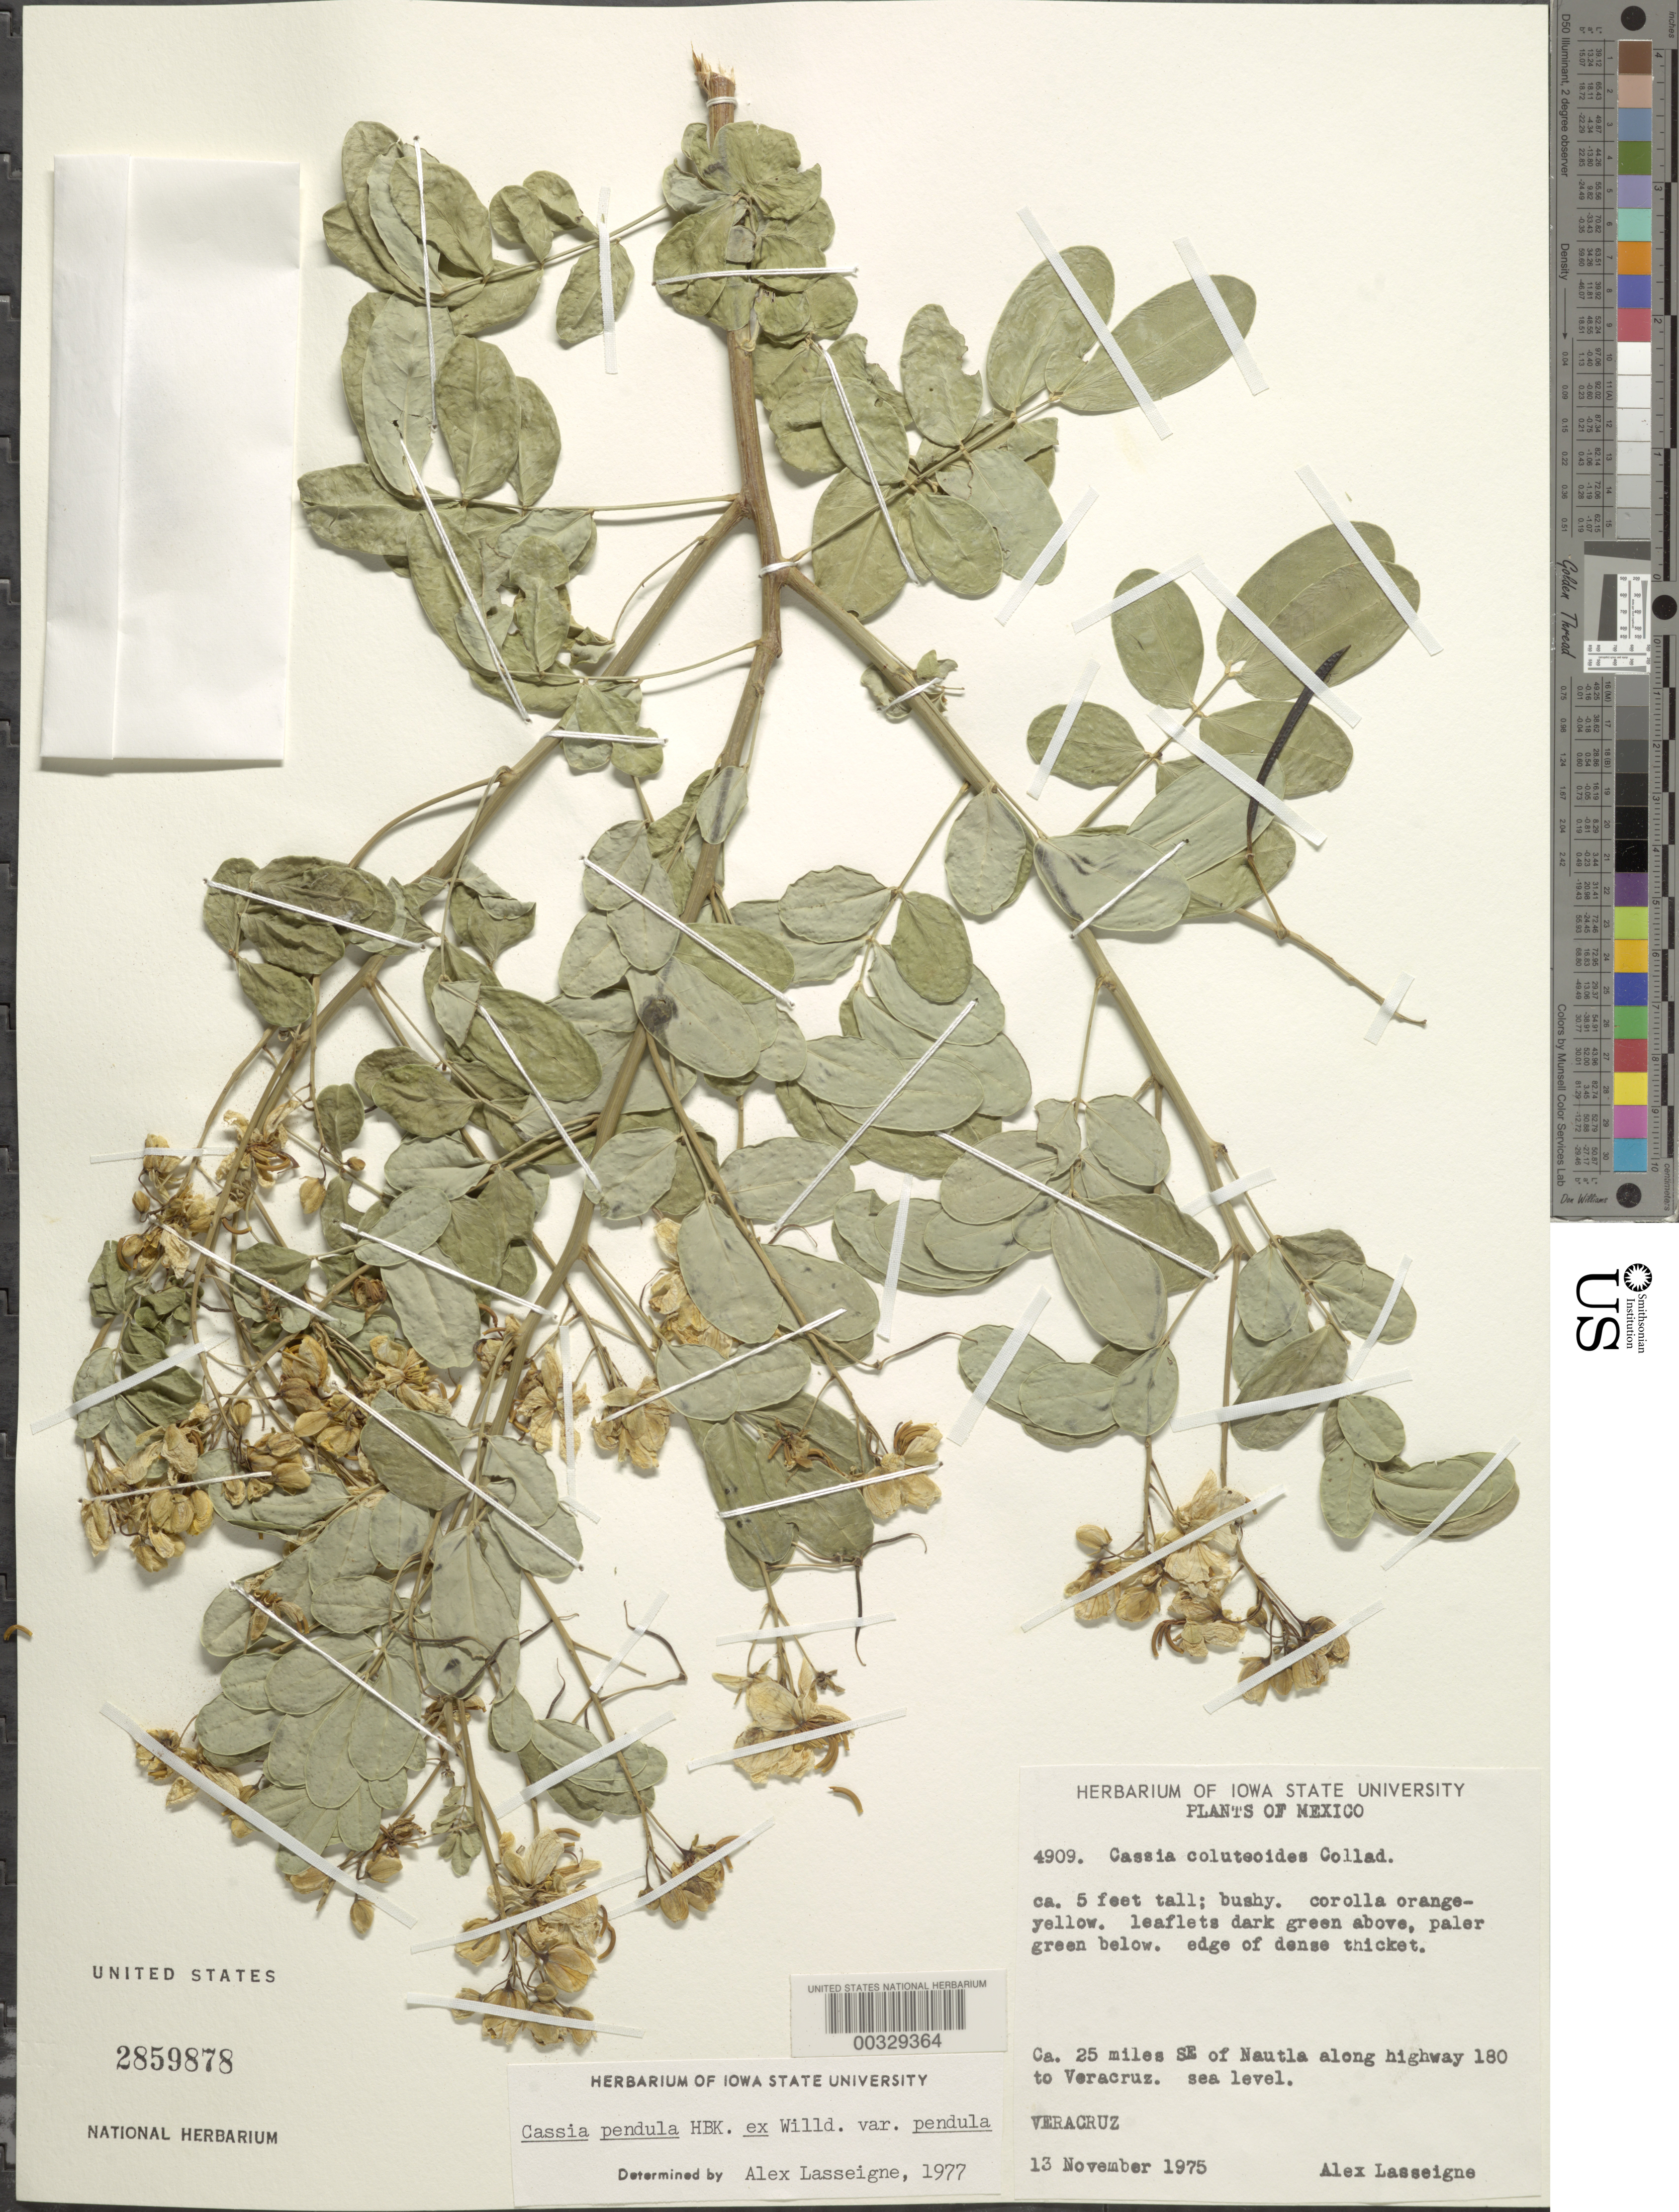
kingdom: Plantae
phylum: Tracheophyta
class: Magnoliopsida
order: Fabales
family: Fabaceae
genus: Senna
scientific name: Senna pendula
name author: (Humb. & Bonpl. ex Willd.) H.S. Irwin & Barneby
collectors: A. Lasseigne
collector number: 4909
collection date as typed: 13 Nov 1975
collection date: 1975-11-13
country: Mexico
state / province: Veracruz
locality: Ca 25 mi SE of nautla along highway 180 to Veracruz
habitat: Edge of dense thicket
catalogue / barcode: US 2859878